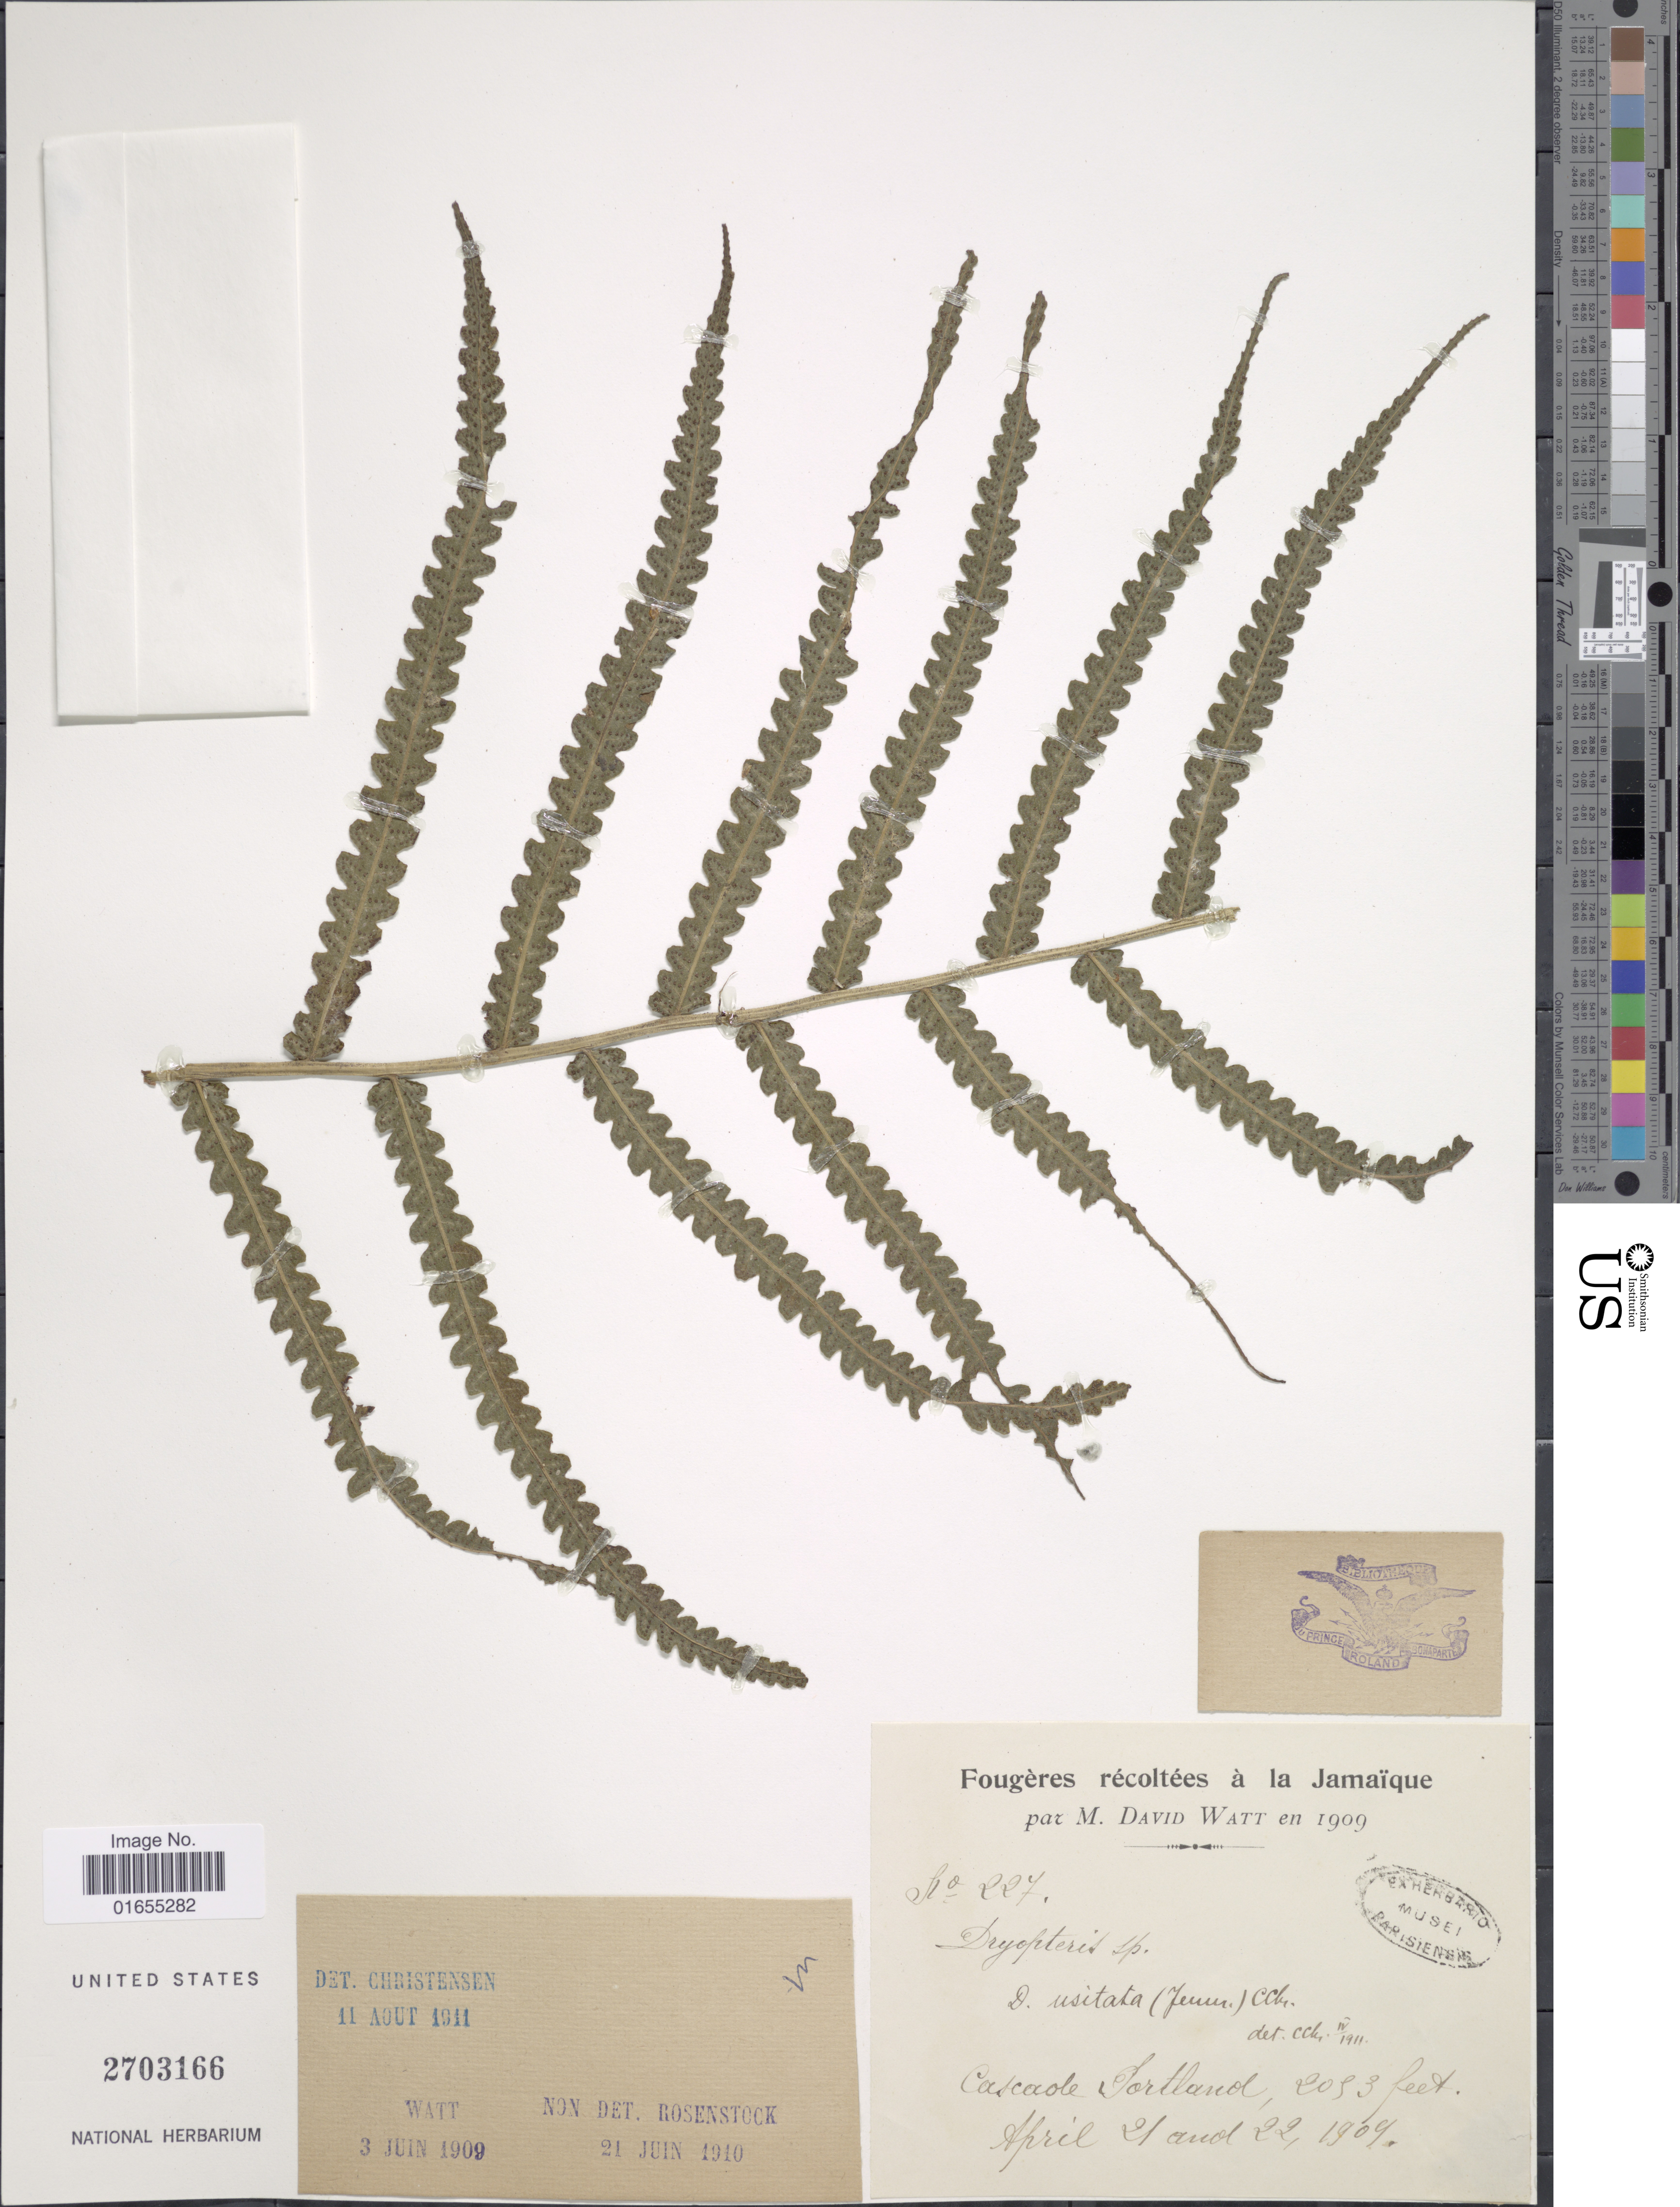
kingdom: Plantae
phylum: Tracheophyta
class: Polypodiopsida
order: Polypodiales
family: Thelypteridaceae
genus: Goniopteris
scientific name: Goniopteris venusta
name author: (Heward) Pic. Serm.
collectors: D. A. P. Watt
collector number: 227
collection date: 1909-04-21/1909-04-22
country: Jamaica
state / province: Portland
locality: Cascade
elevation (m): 617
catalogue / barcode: US 2703166